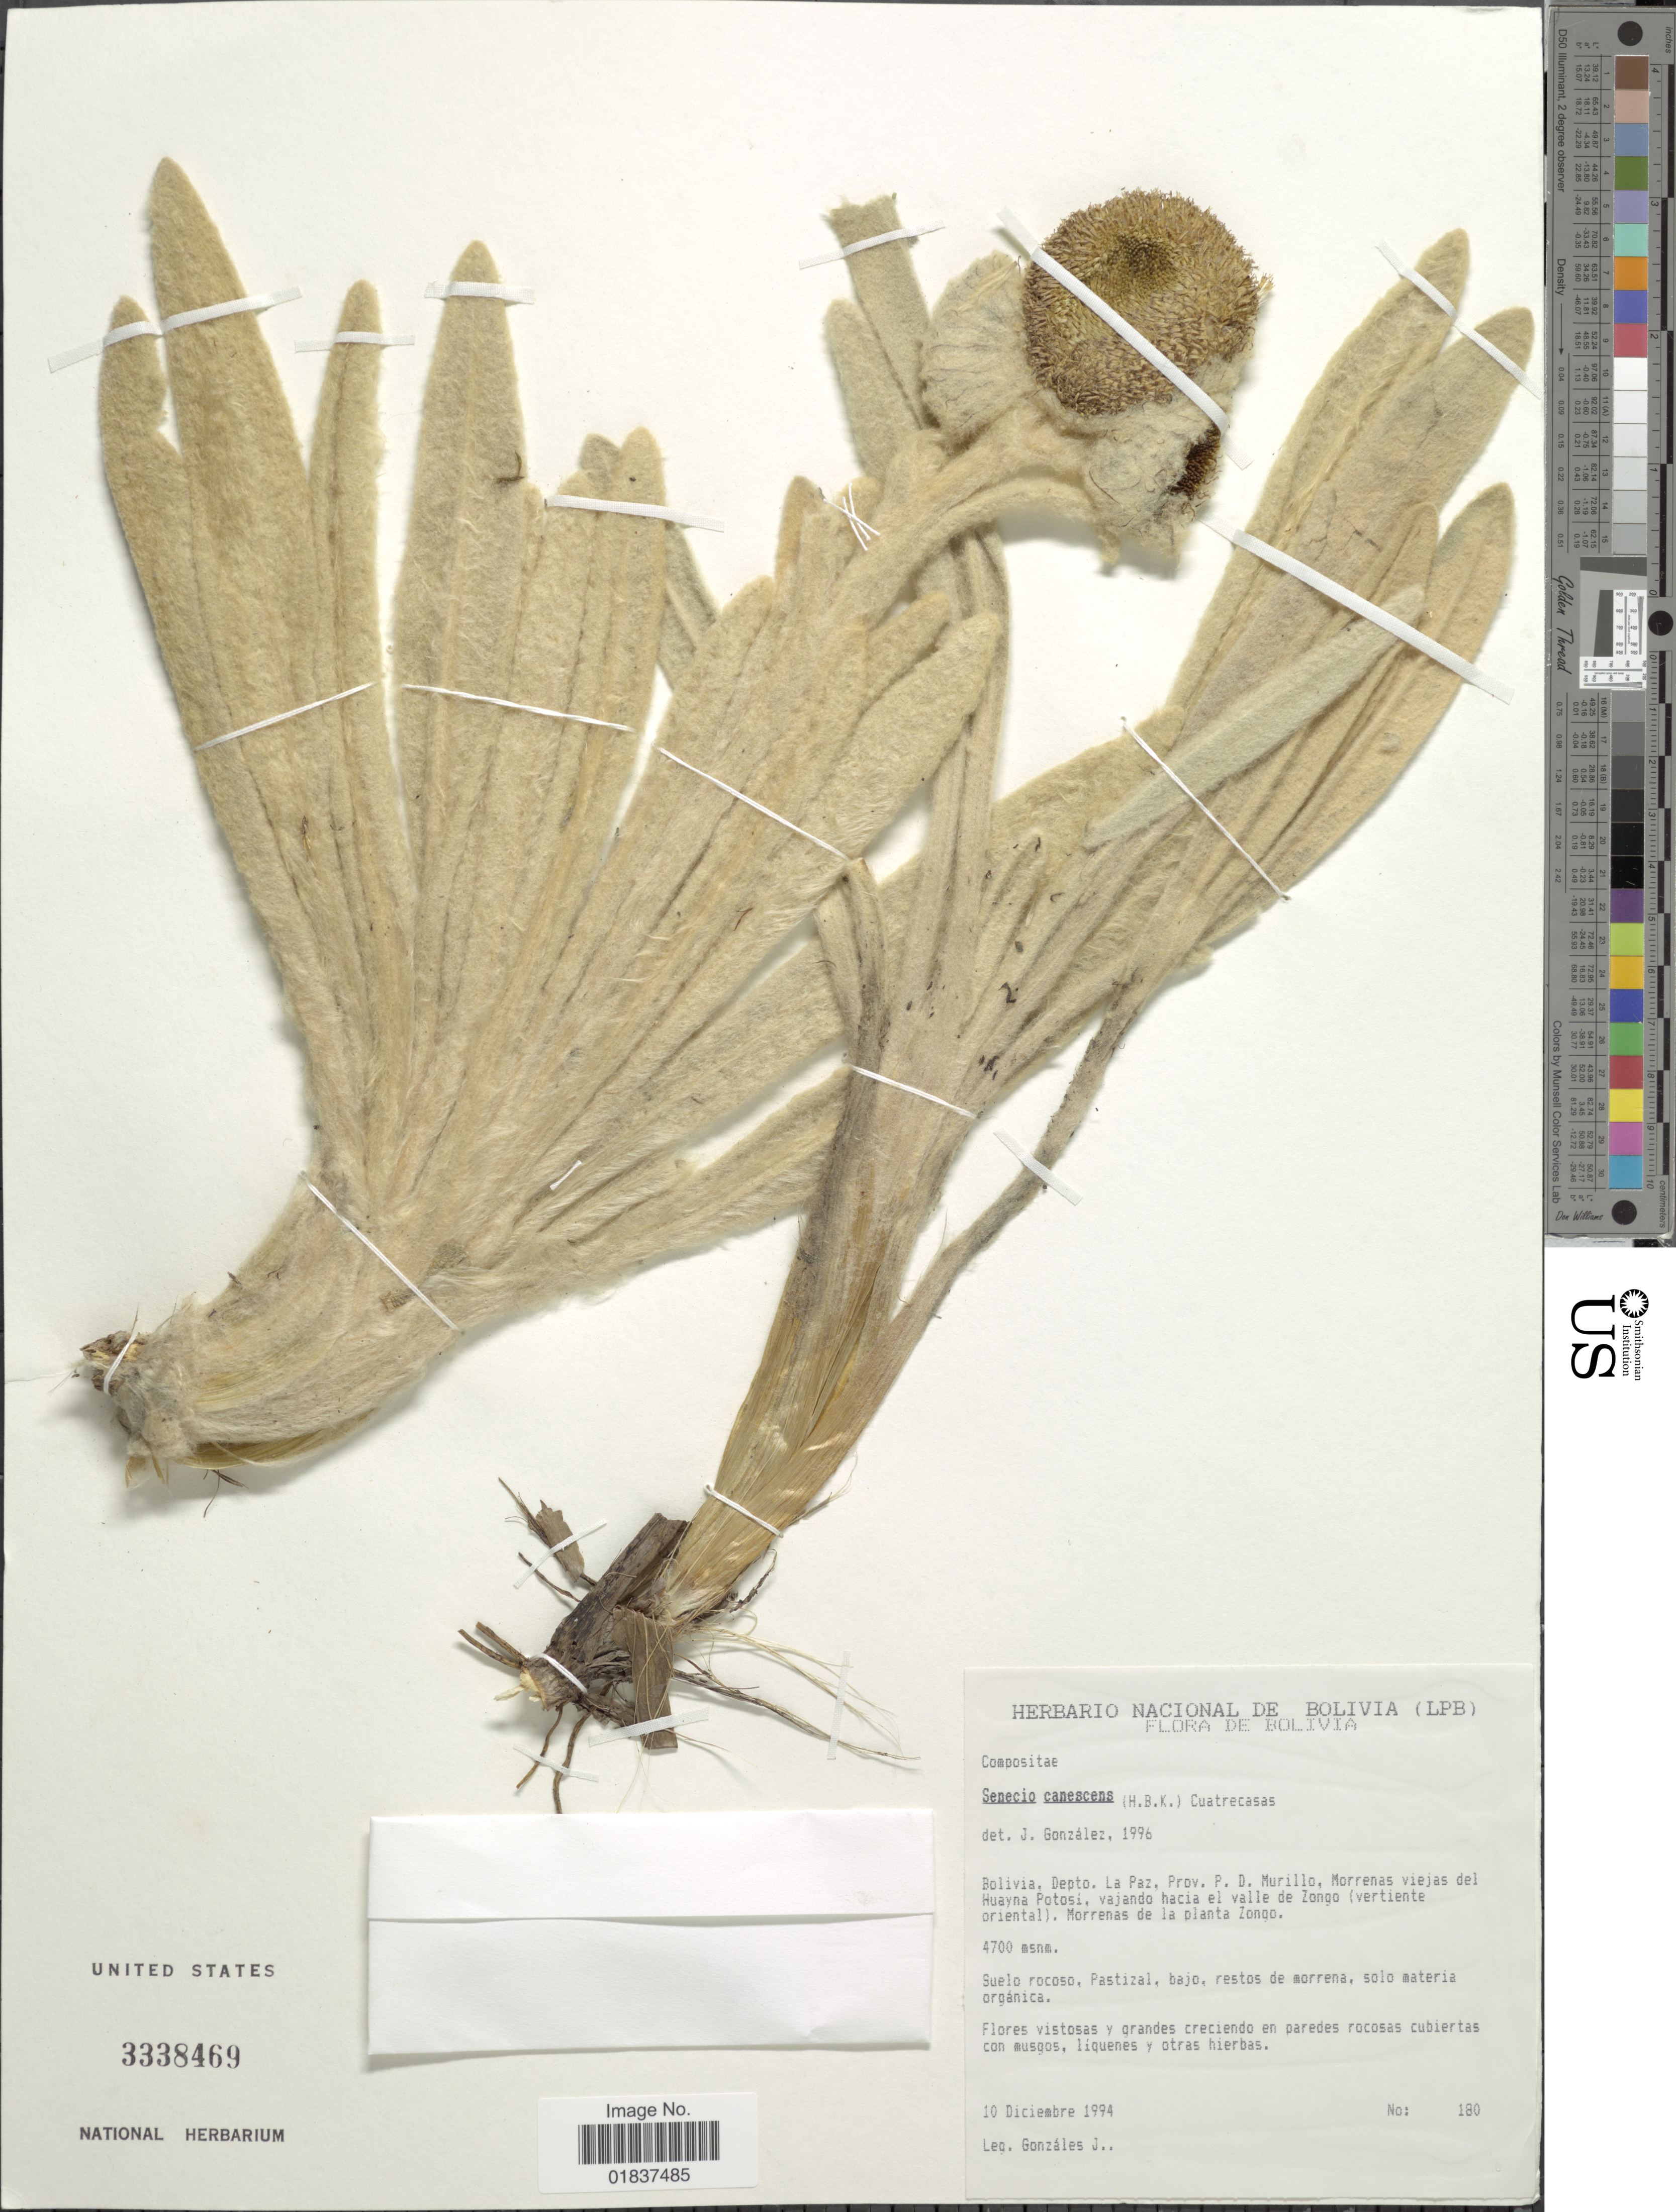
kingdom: Plantae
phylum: Tracheophyta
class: Magnoliopsida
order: Asterales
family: Asteraceae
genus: Senecio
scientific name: Senecio canescens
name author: (Bonpl.) Cuatrec.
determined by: Salomon, Luciana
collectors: J. Gonzales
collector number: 180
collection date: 1994-12-10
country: Bolivia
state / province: La Paz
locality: Depto. La Paz, Prov. P. D. Murillo, Morrenas viejas del Huayna Potosi, vajando hacia el valle de Zongo (vertiente oriental)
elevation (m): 4700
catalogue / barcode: US 3338469